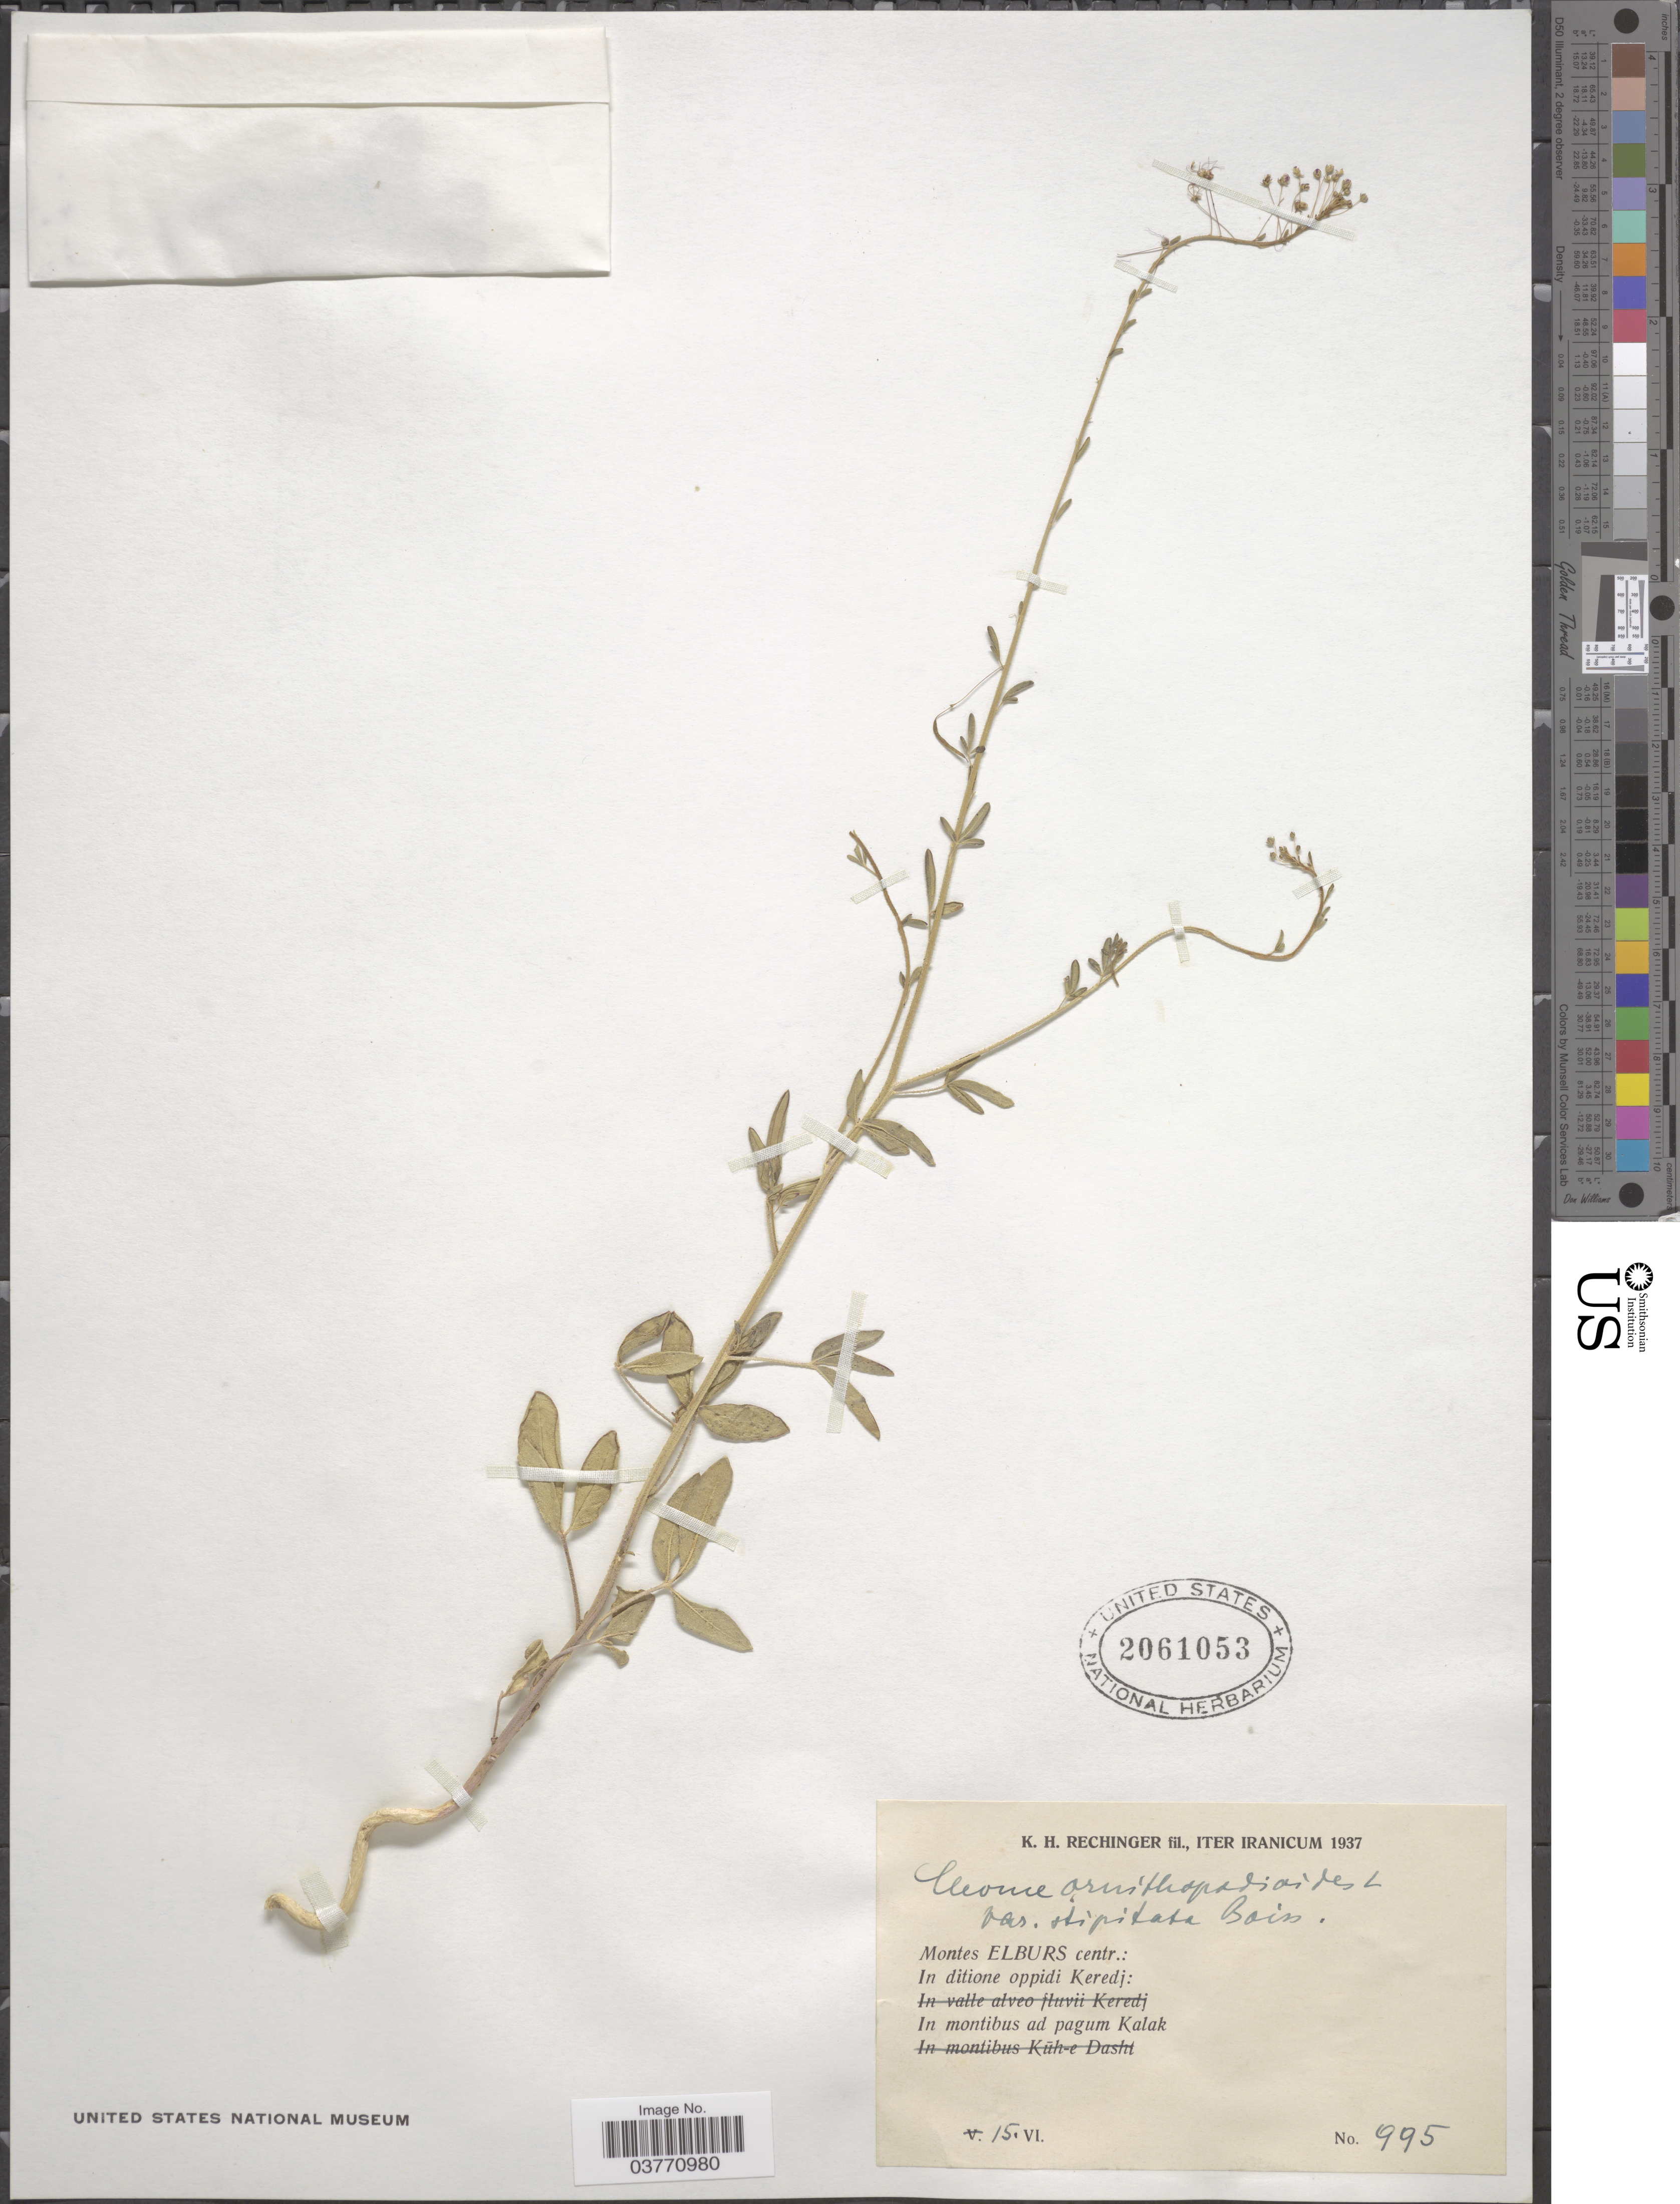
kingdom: Plantae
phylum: Tracheophyta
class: Magnoliopsida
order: Brassicales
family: Cleomaceae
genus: Cleome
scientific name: Cleome ornithopodioides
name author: L.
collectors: K. H. Rechinger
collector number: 995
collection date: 1937-06-15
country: Iran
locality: Montes Elburs centr.: In ditione oppidi Keredj: In montibus ad pagum Kalak.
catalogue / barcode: US 2061053